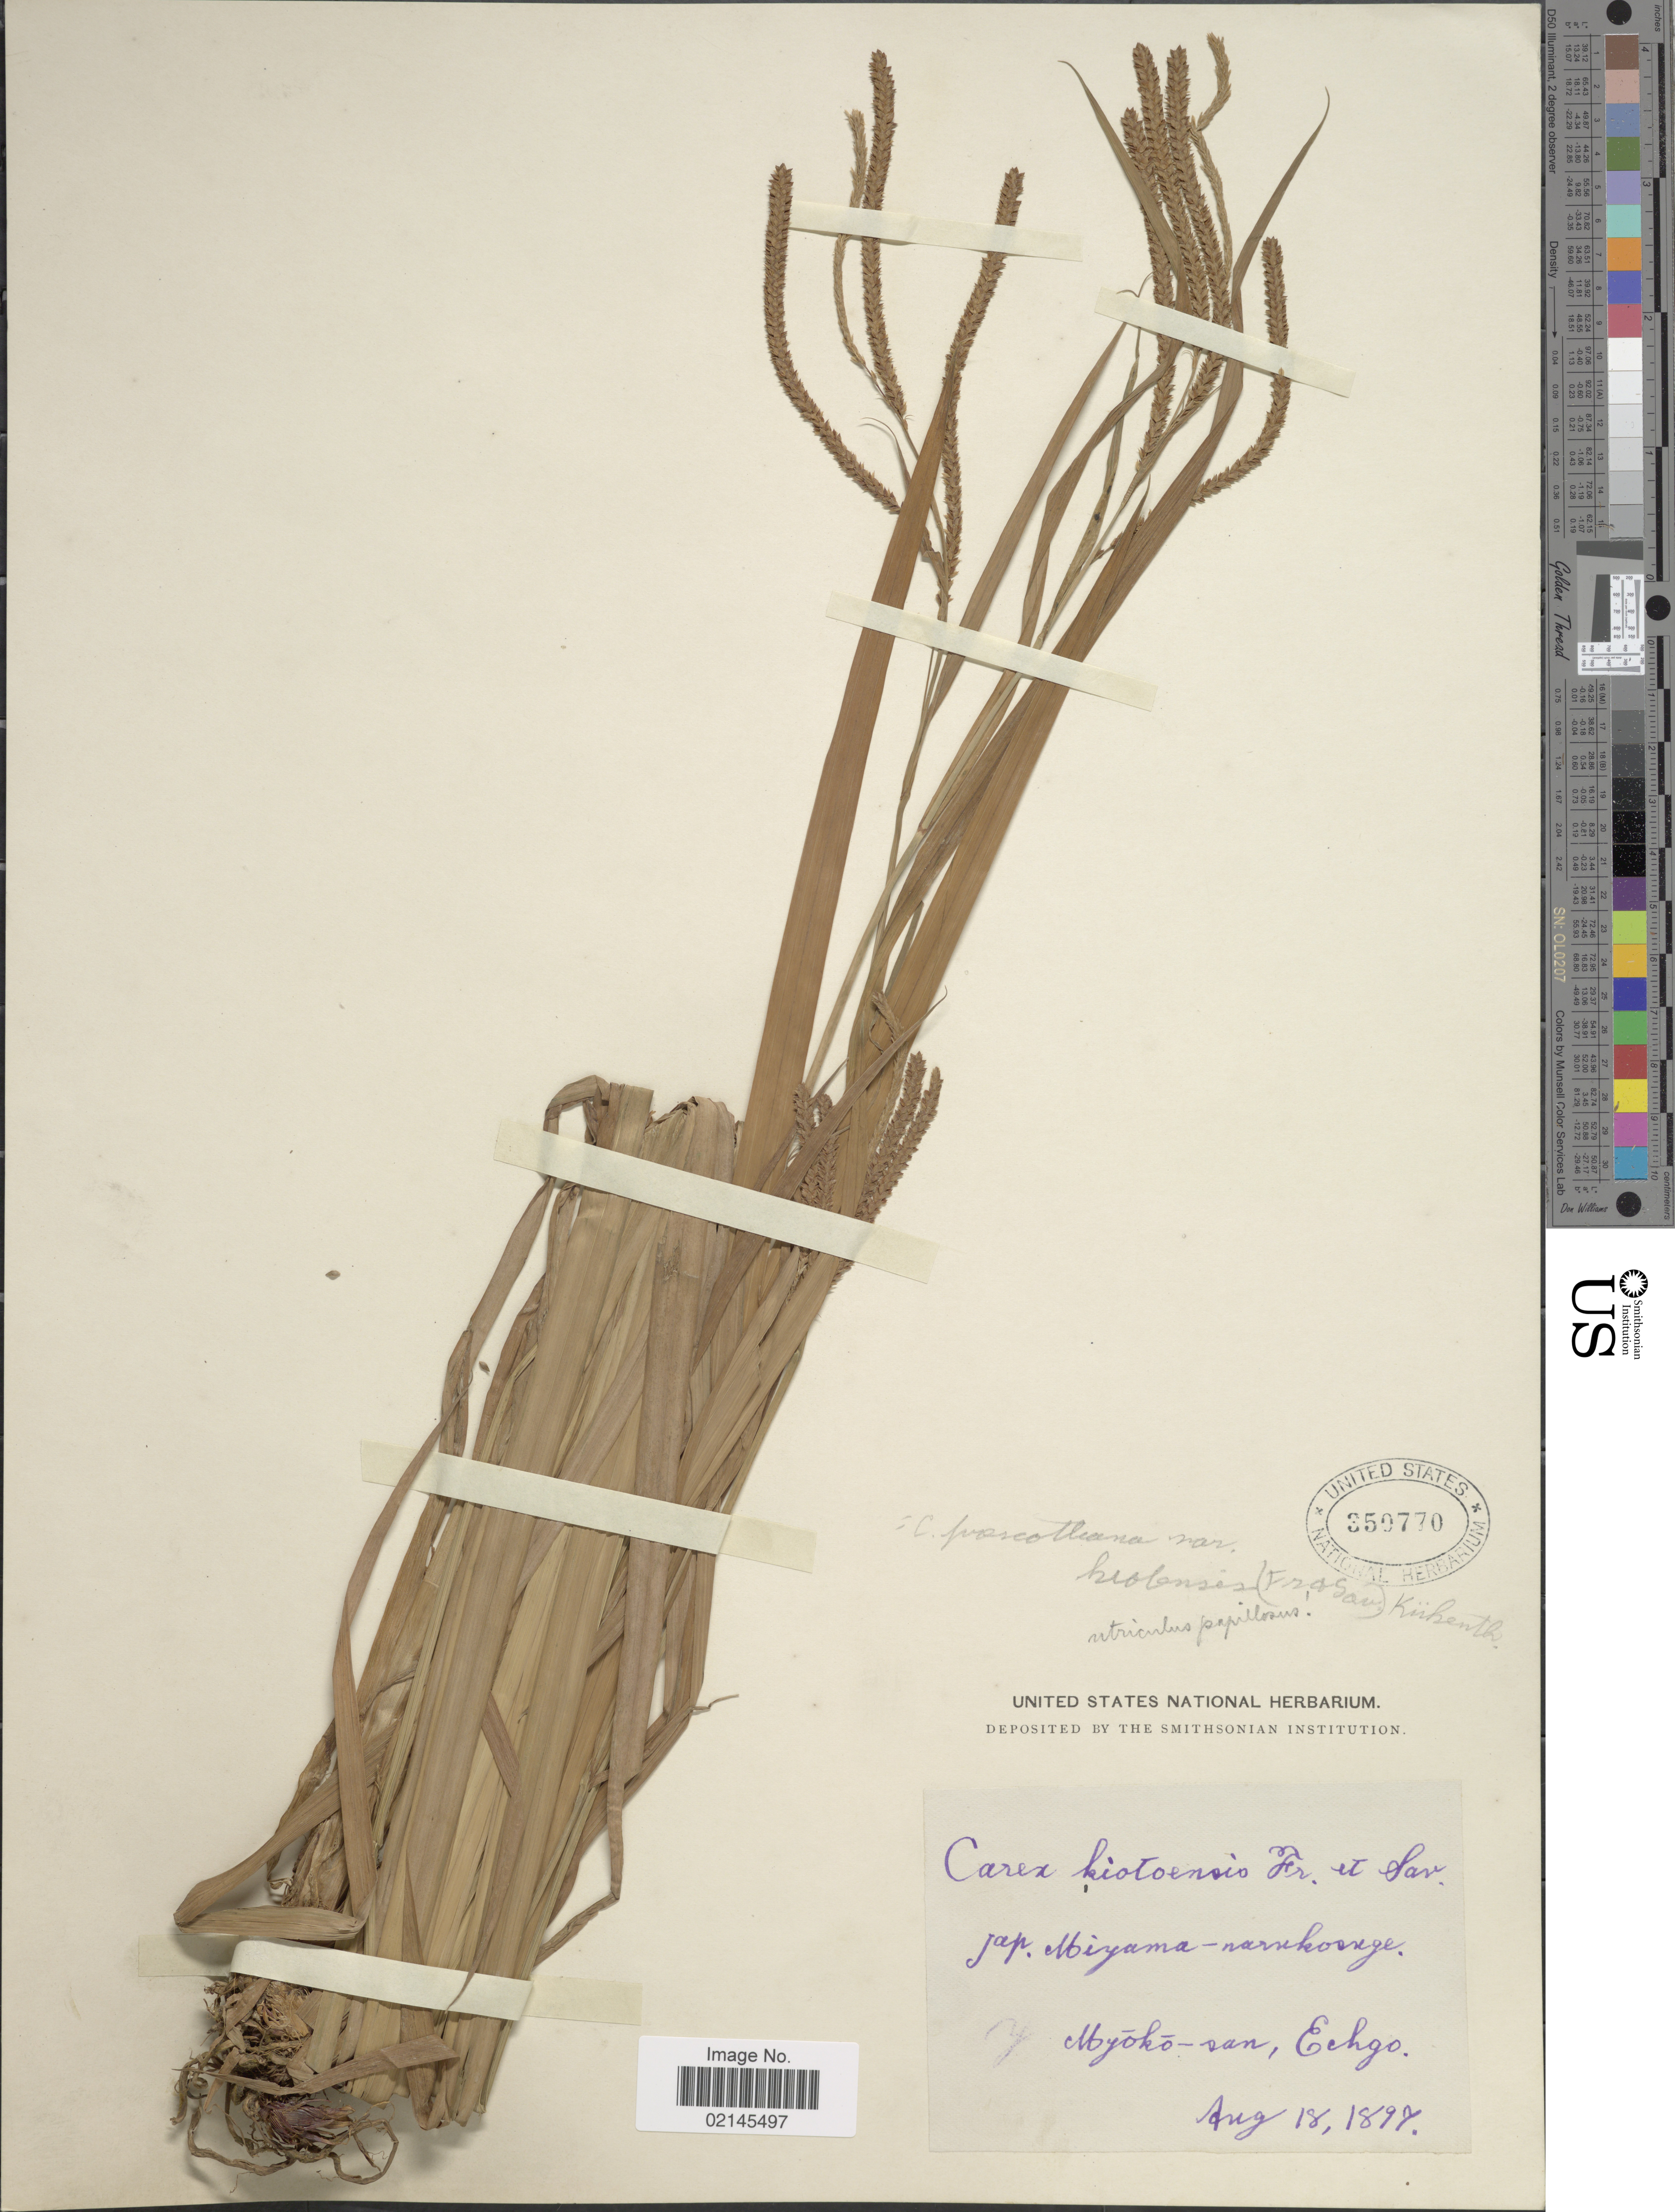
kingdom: Plantae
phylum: Tracheophyta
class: Liliopsida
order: Poales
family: Cyperaceae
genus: Carex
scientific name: Carex prescottiana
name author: Boott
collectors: ex herb. U. S. Department of Agriculture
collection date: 1897-08-18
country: Japan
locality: Myoko-san, Echgo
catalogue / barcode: US 350770